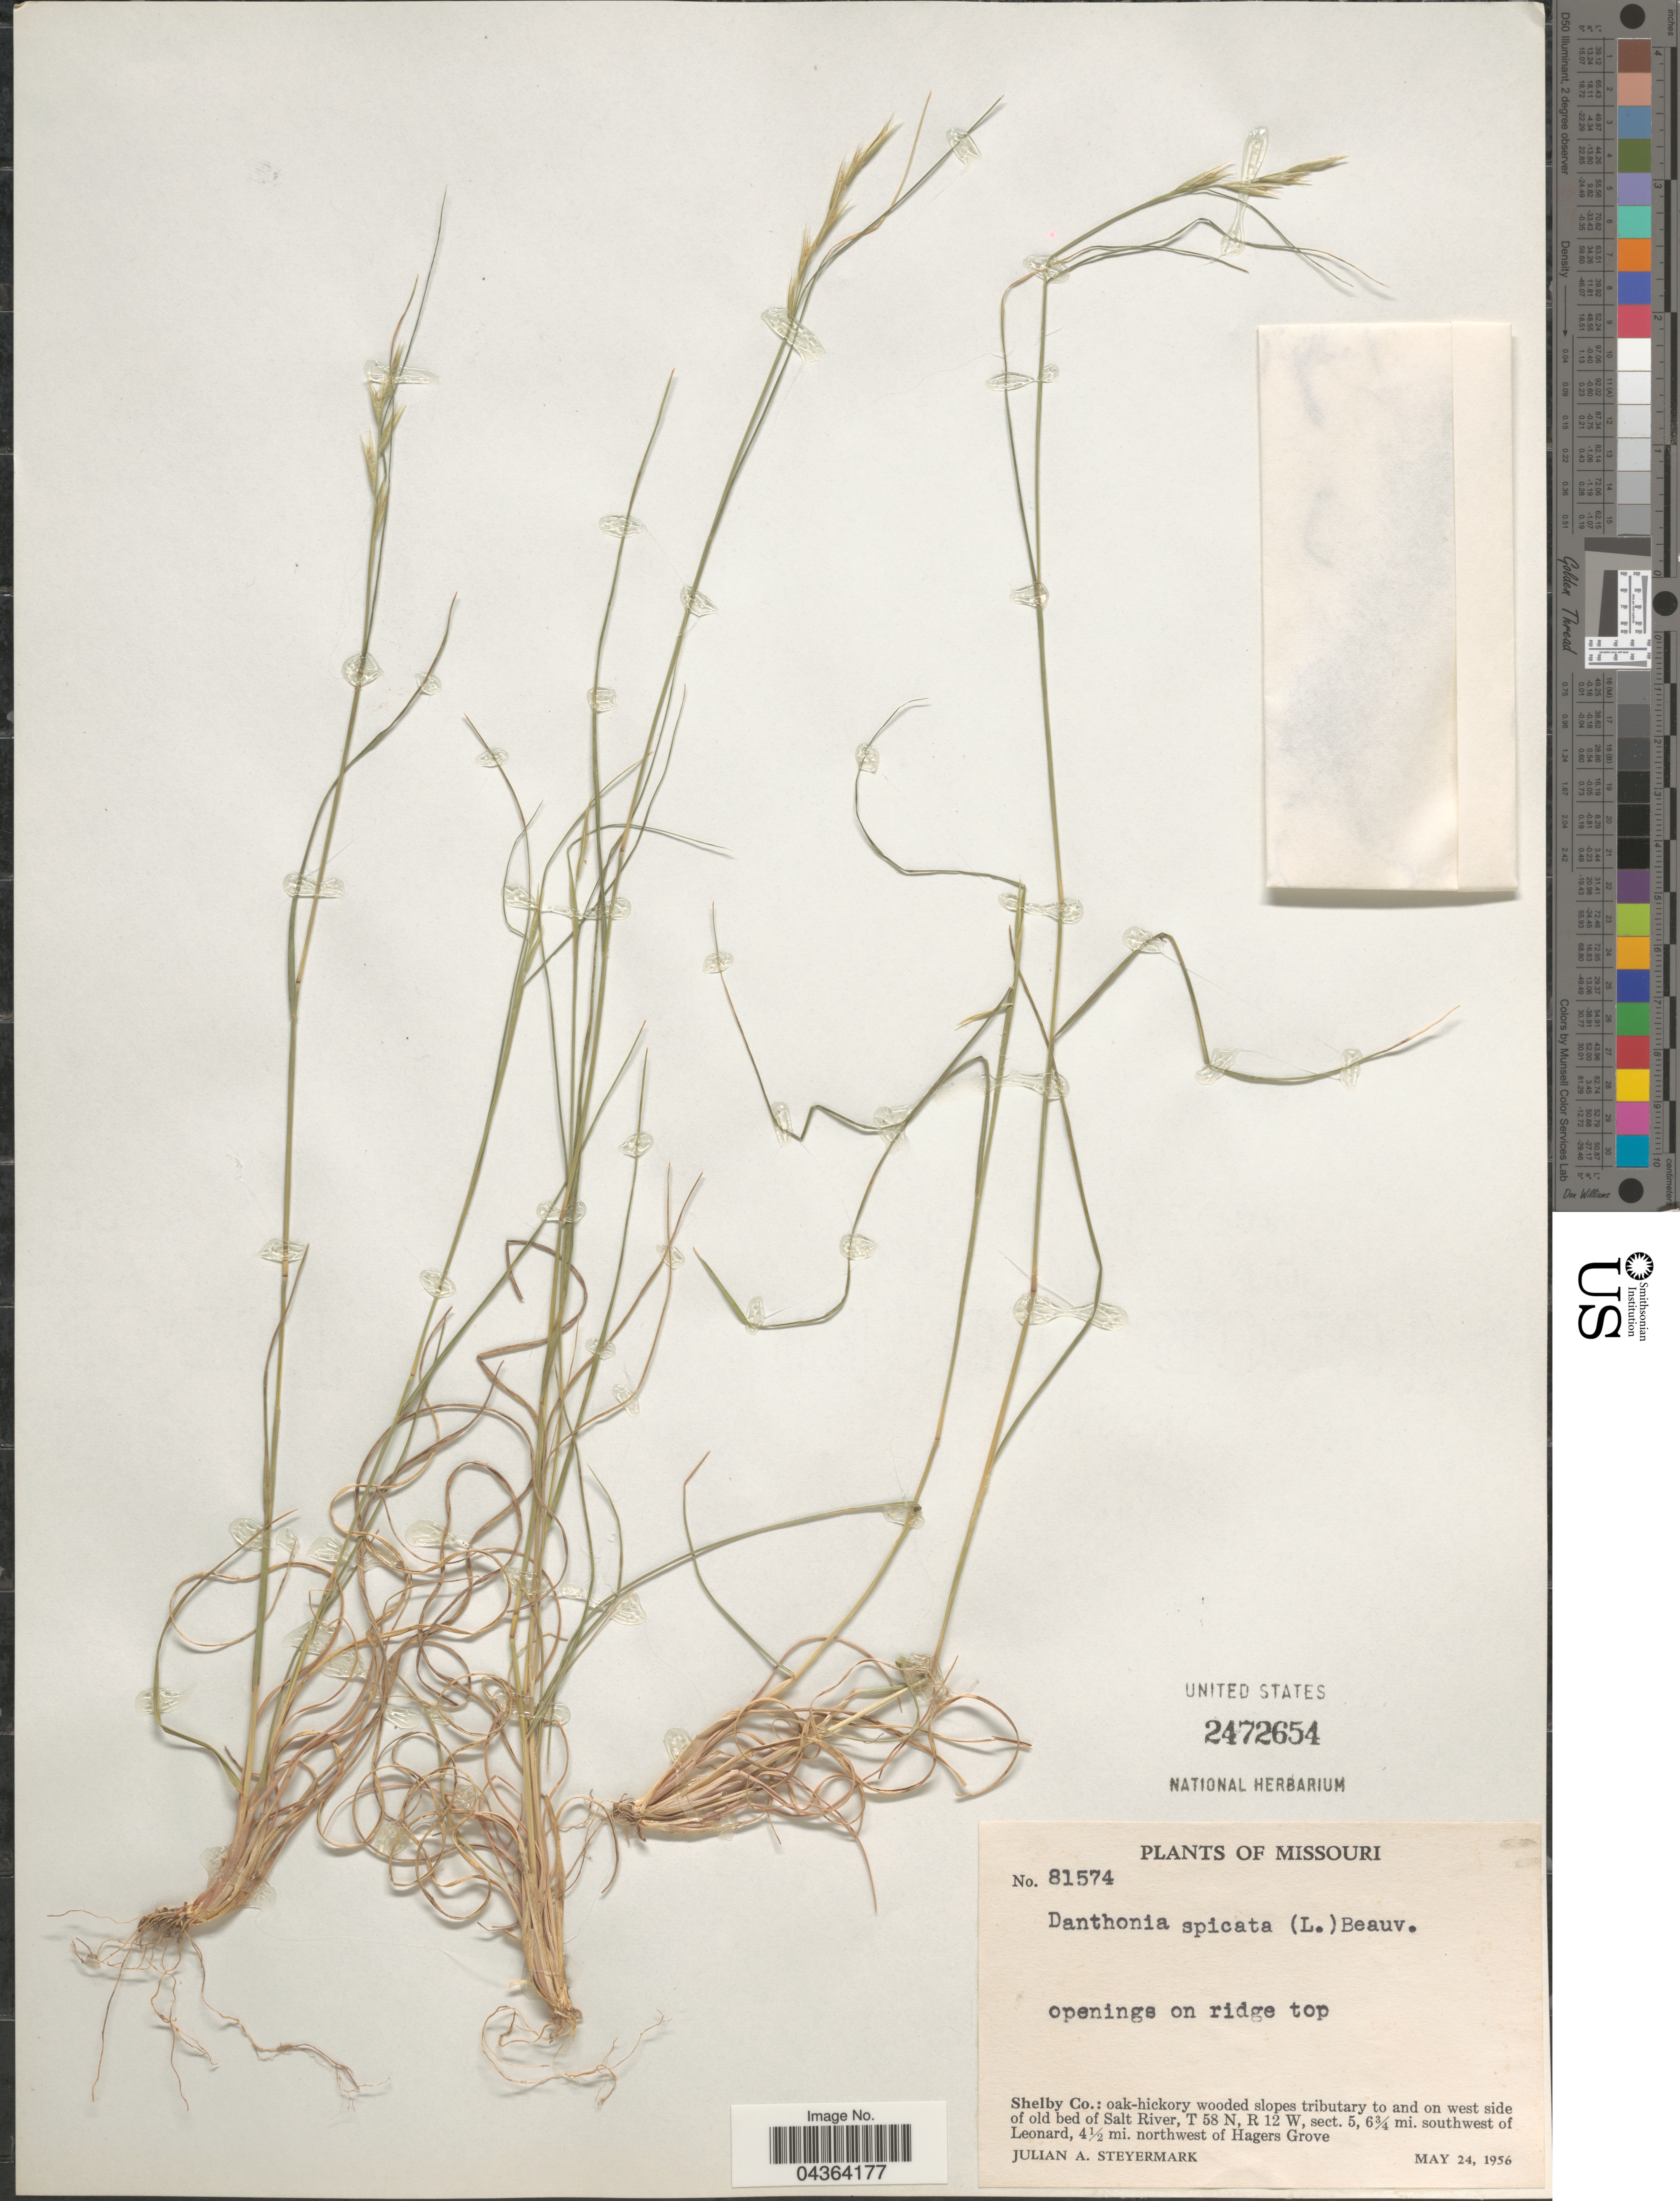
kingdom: Plantae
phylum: Tracheophyta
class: Liliopsida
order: Poales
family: Poaceae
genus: Danthonia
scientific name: Danthonia spicata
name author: (L.) P. Beauv. ex Roem. & Schult.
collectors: J. Steyermark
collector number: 81574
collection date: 1956-05-24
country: United States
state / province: Missouri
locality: Shelby Co.: oak-hickory wooded slopes tributary to and on west side of old bed of Salt River, T 58 N, R 12 W, sect. 5, 6¾ mi. southwest of Leonard, 4½ mi. northwest of Hagers Grove.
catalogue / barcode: US 2472654